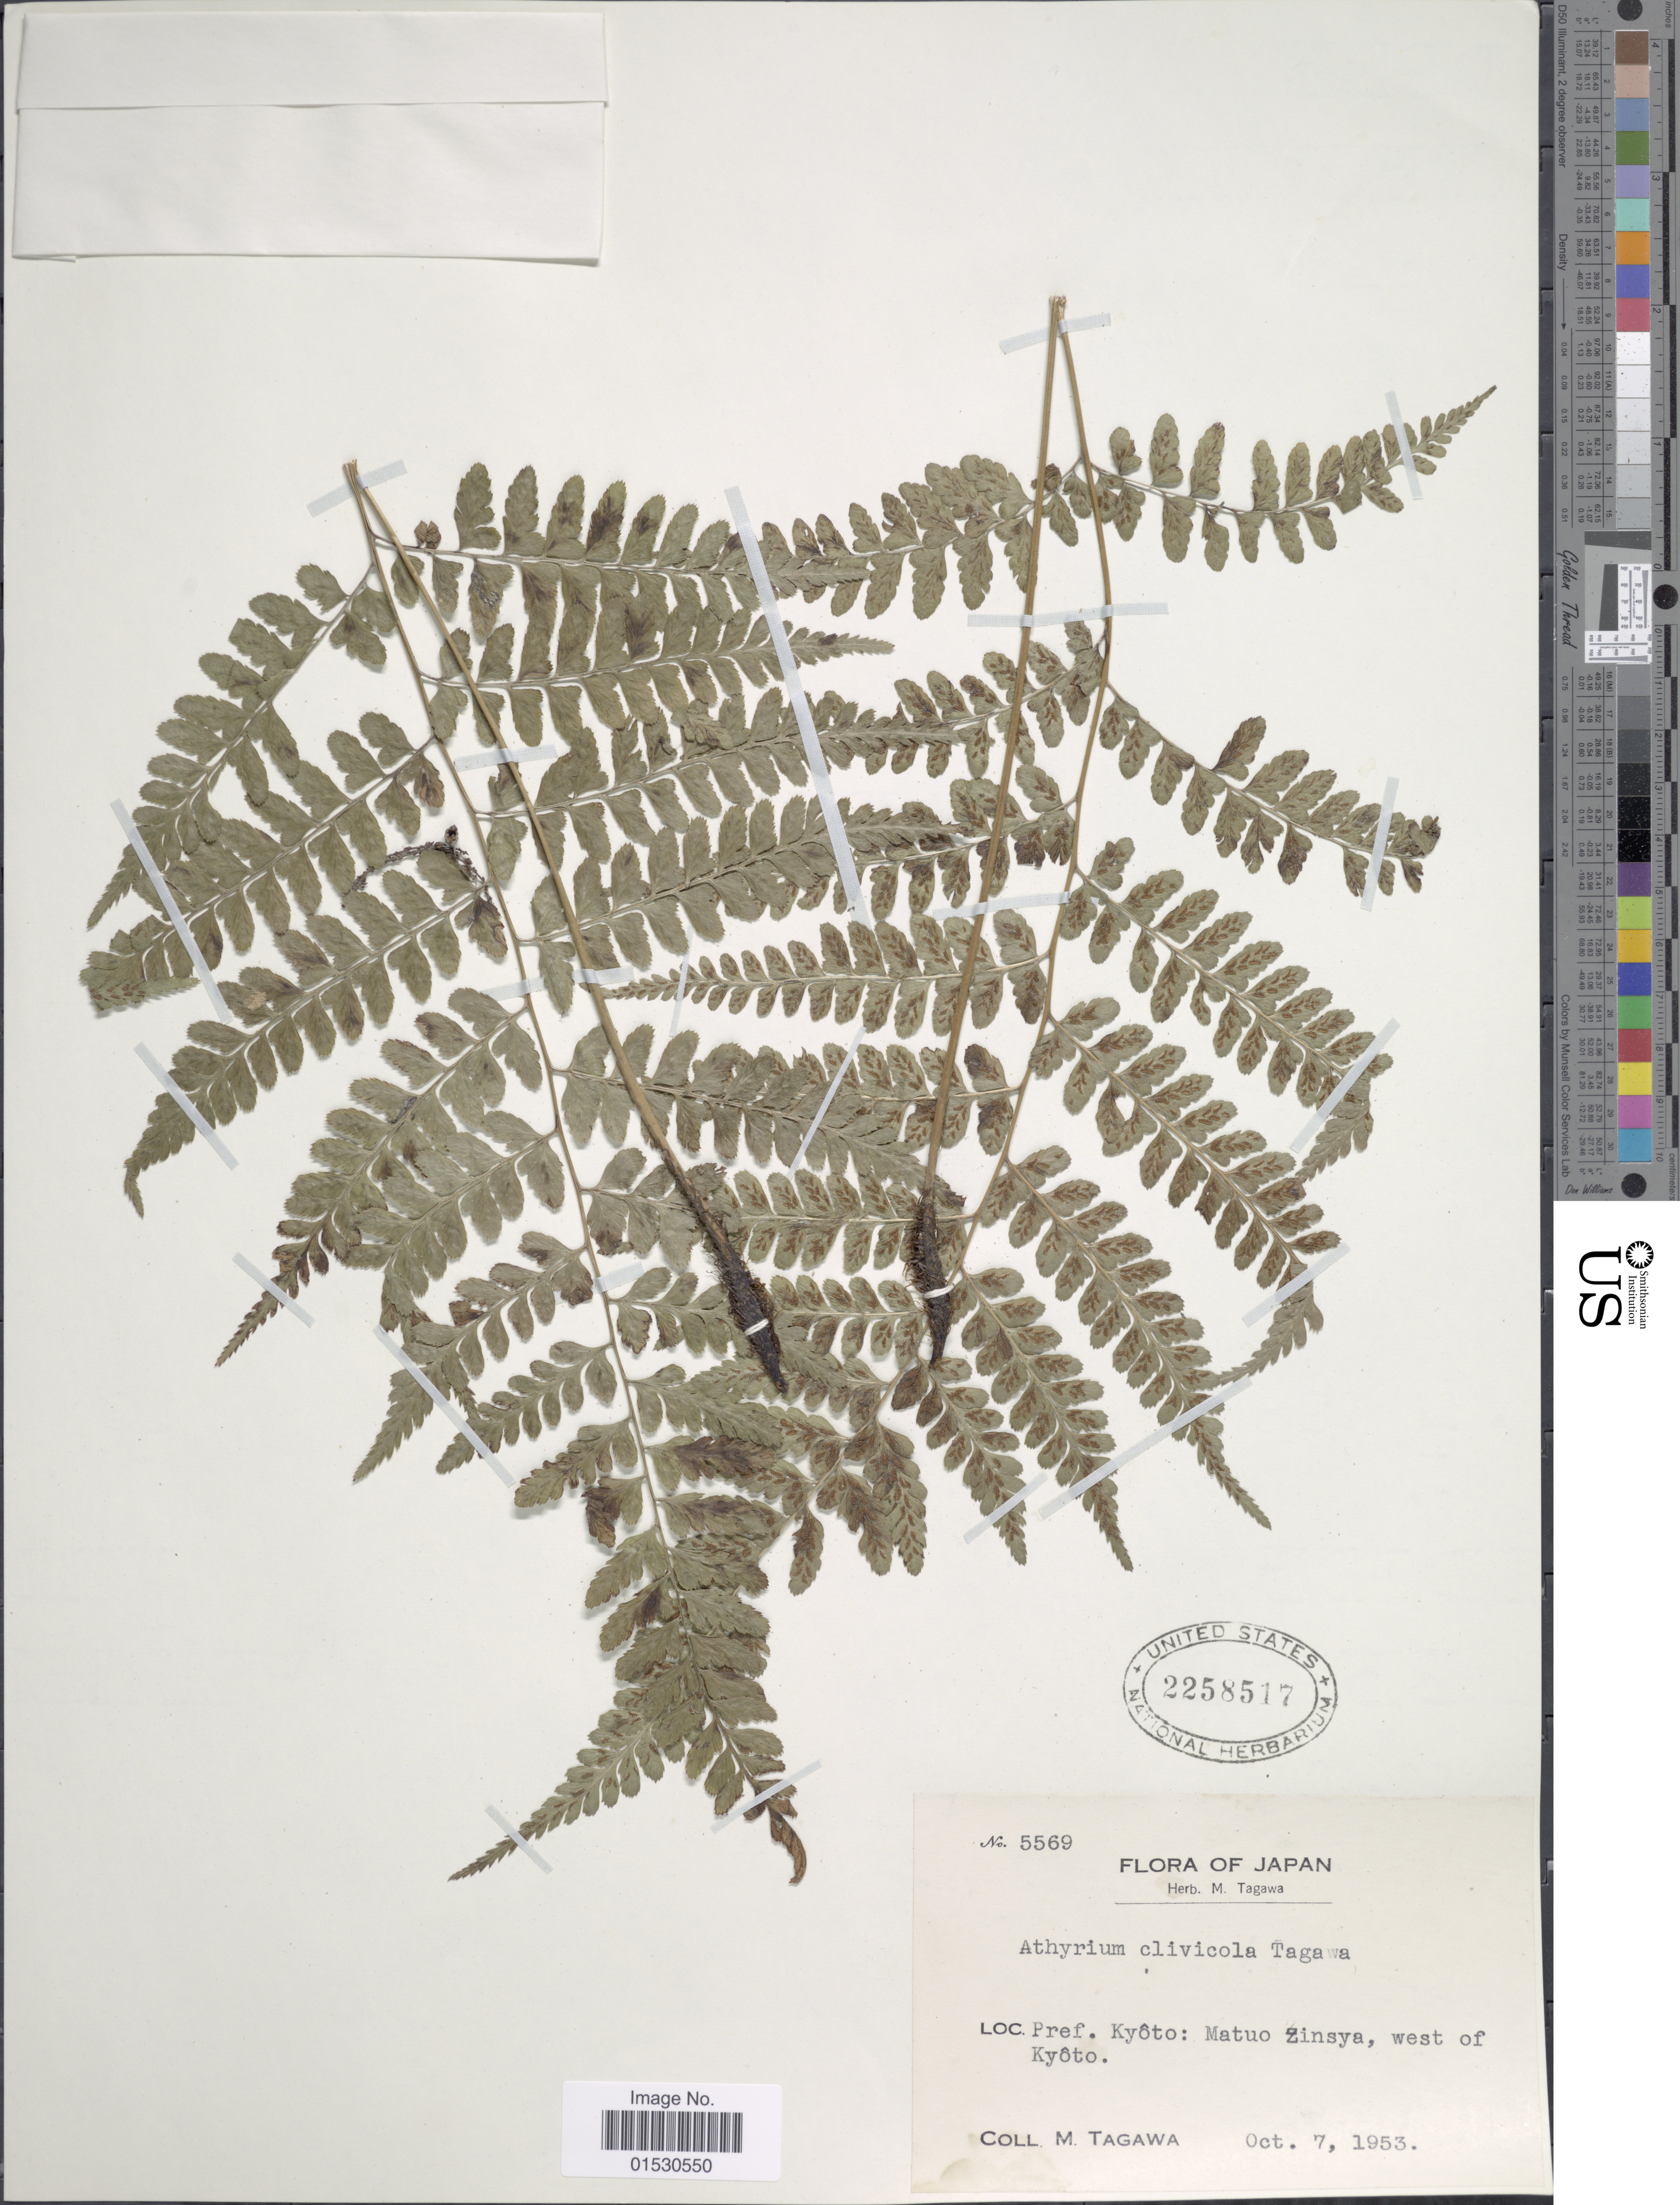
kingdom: Plantae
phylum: Tracheophyta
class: Polypodiopsida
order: Polypodiales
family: Athyriaceae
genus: Athyrium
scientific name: Athyrium clivicola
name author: Tagawa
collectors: M. Tagawa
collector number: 5569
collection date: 1953-10-07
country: Japan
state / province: Kyoto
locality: Matuo Zinsya, west of Kyoto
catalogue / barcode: US 2258517